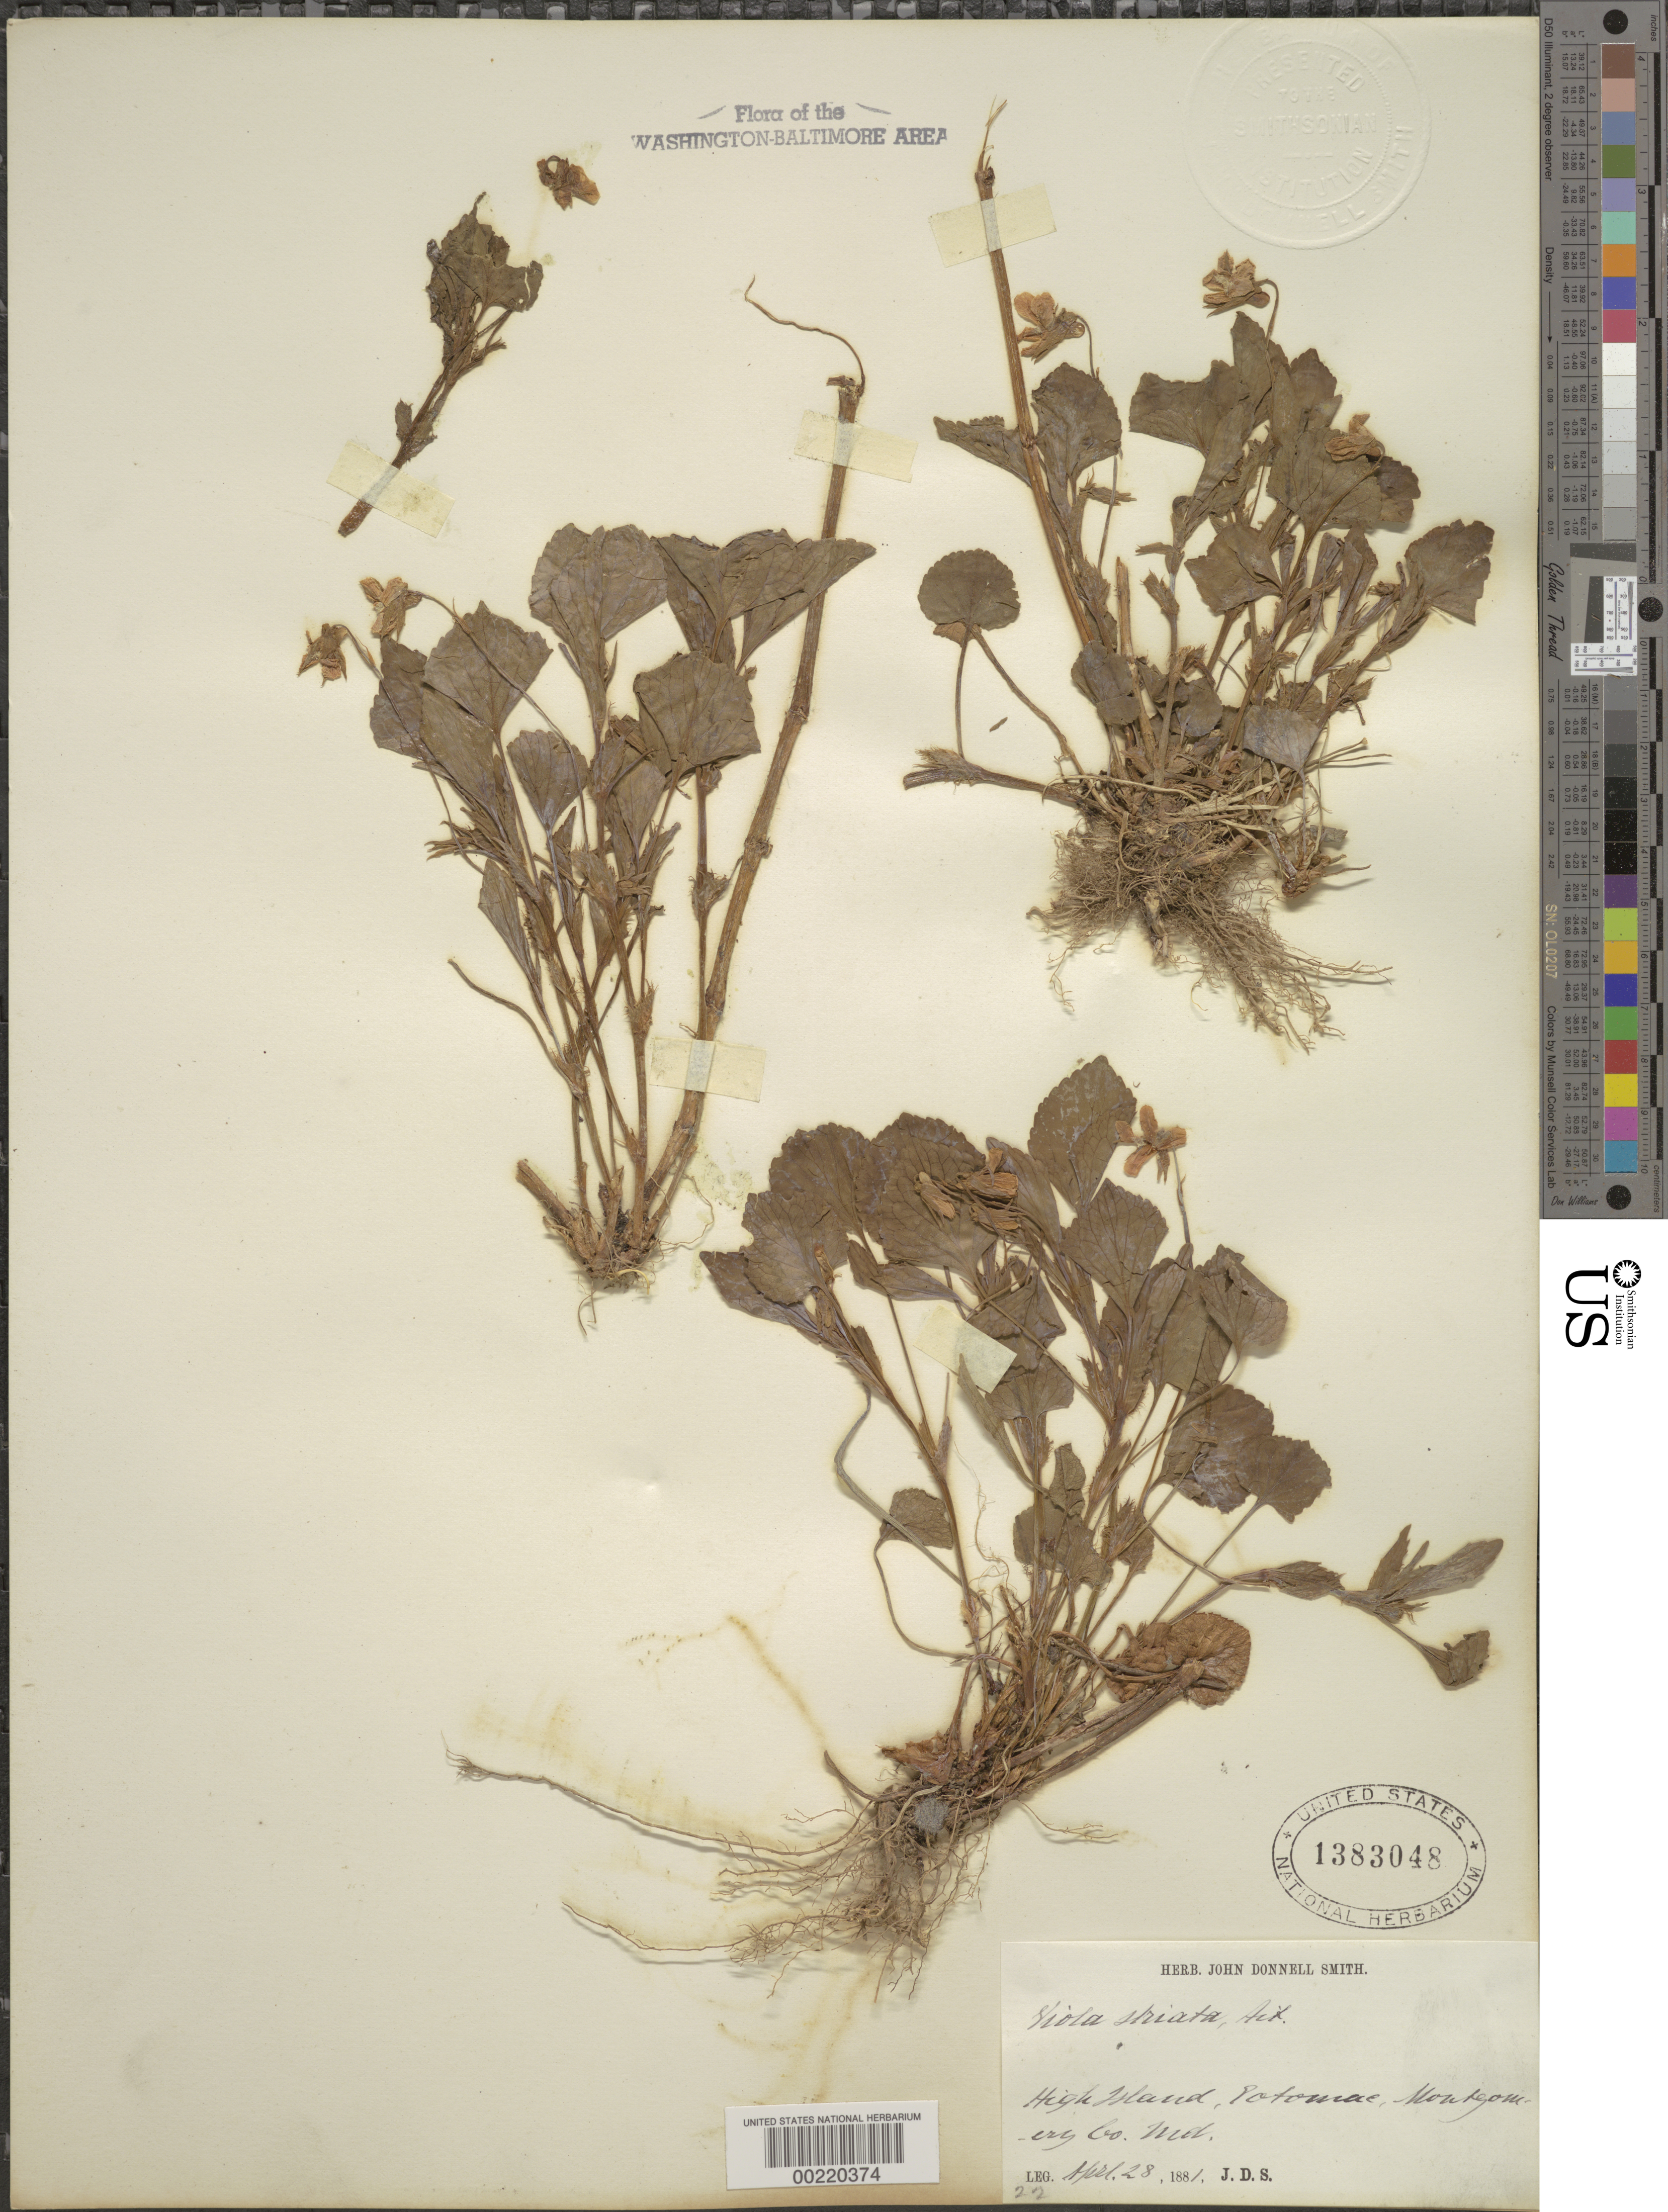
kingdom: Plantae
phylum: Tracheophyta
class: Magnoliopsida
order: Malpighiales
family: Violaceae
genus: Viola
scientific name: Viola striata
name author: Aiton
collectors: J. Donnell Smith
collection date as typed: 28 Apr 1881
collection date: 1881-04-28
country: United States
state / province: Maryland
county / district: Montgomery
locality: High Island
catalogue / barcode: US 1383048